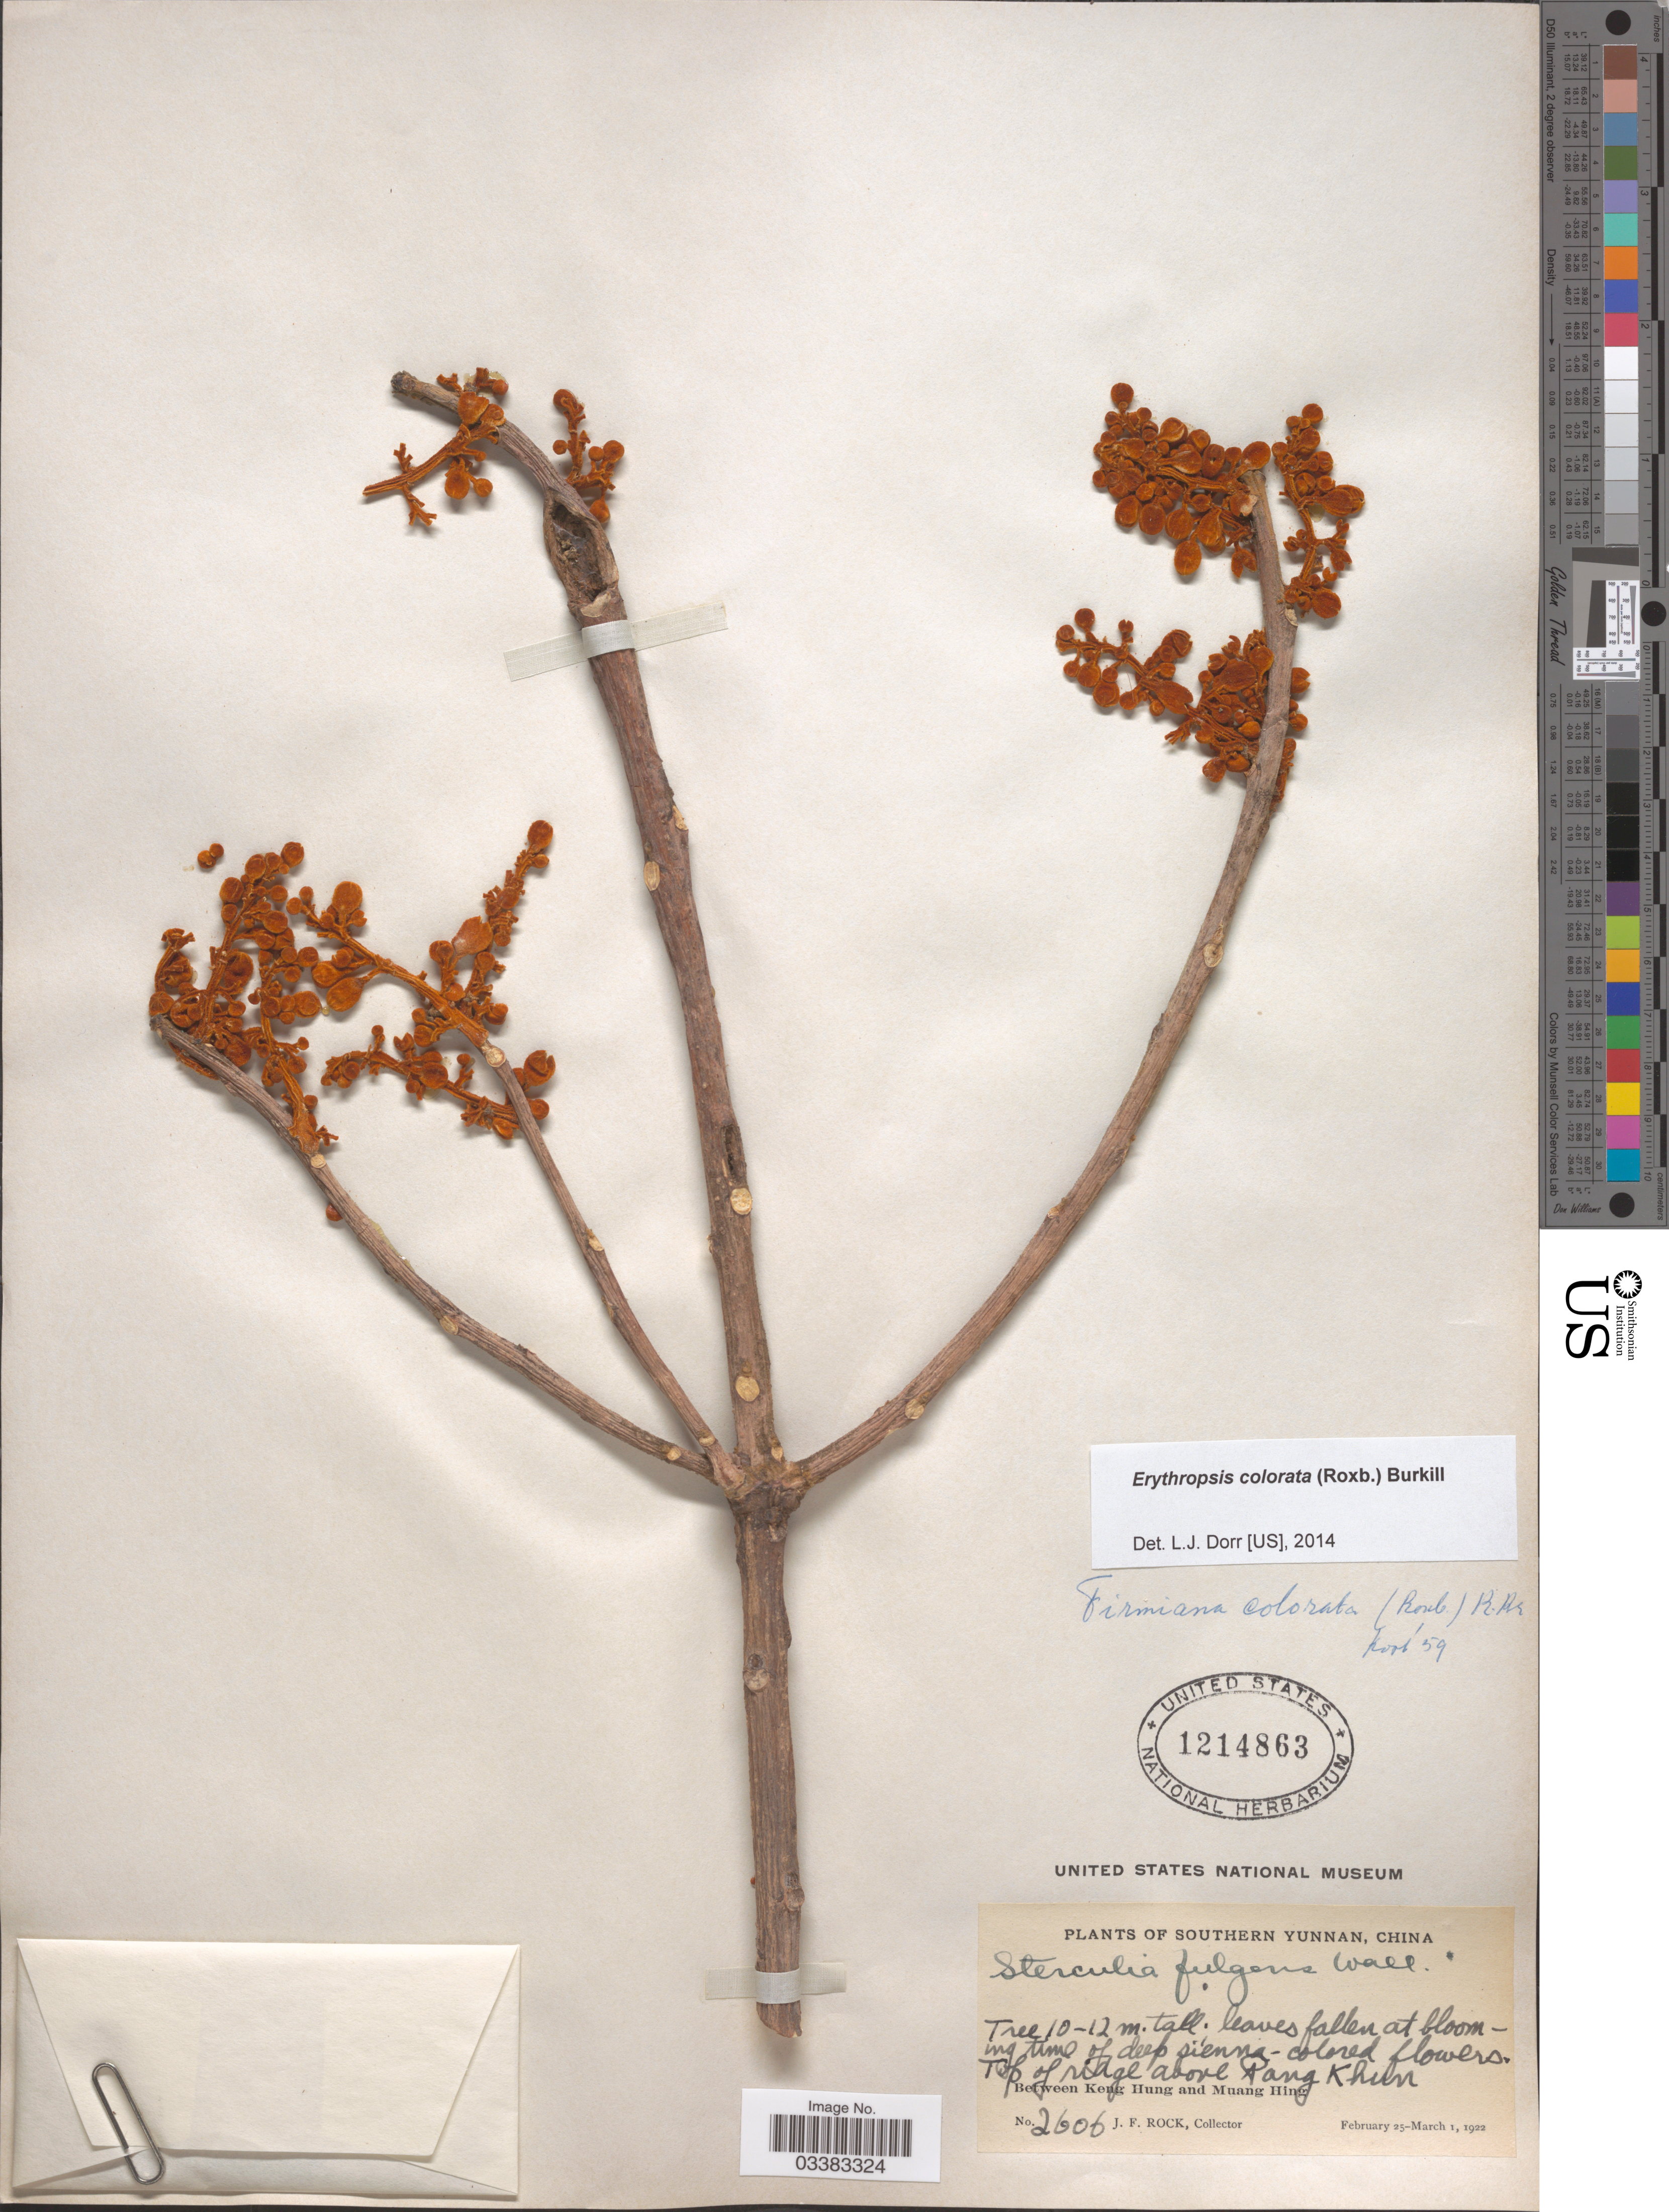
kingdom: Plantae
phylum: Tracheophyta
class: Magnoliopsida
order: Malvales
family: Malvaceae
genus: Erythropsis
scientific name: Erythropsis colorata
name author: (Roxb.) Burkill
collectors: J. Rock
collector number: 2606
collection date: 1922-02-25/1922-03-01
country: China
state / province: Yunnan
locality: Southern Yunnan. Top of ridge above Pang Khun. Between Keng Hung and Muang Hing.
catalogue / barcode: US 1214863